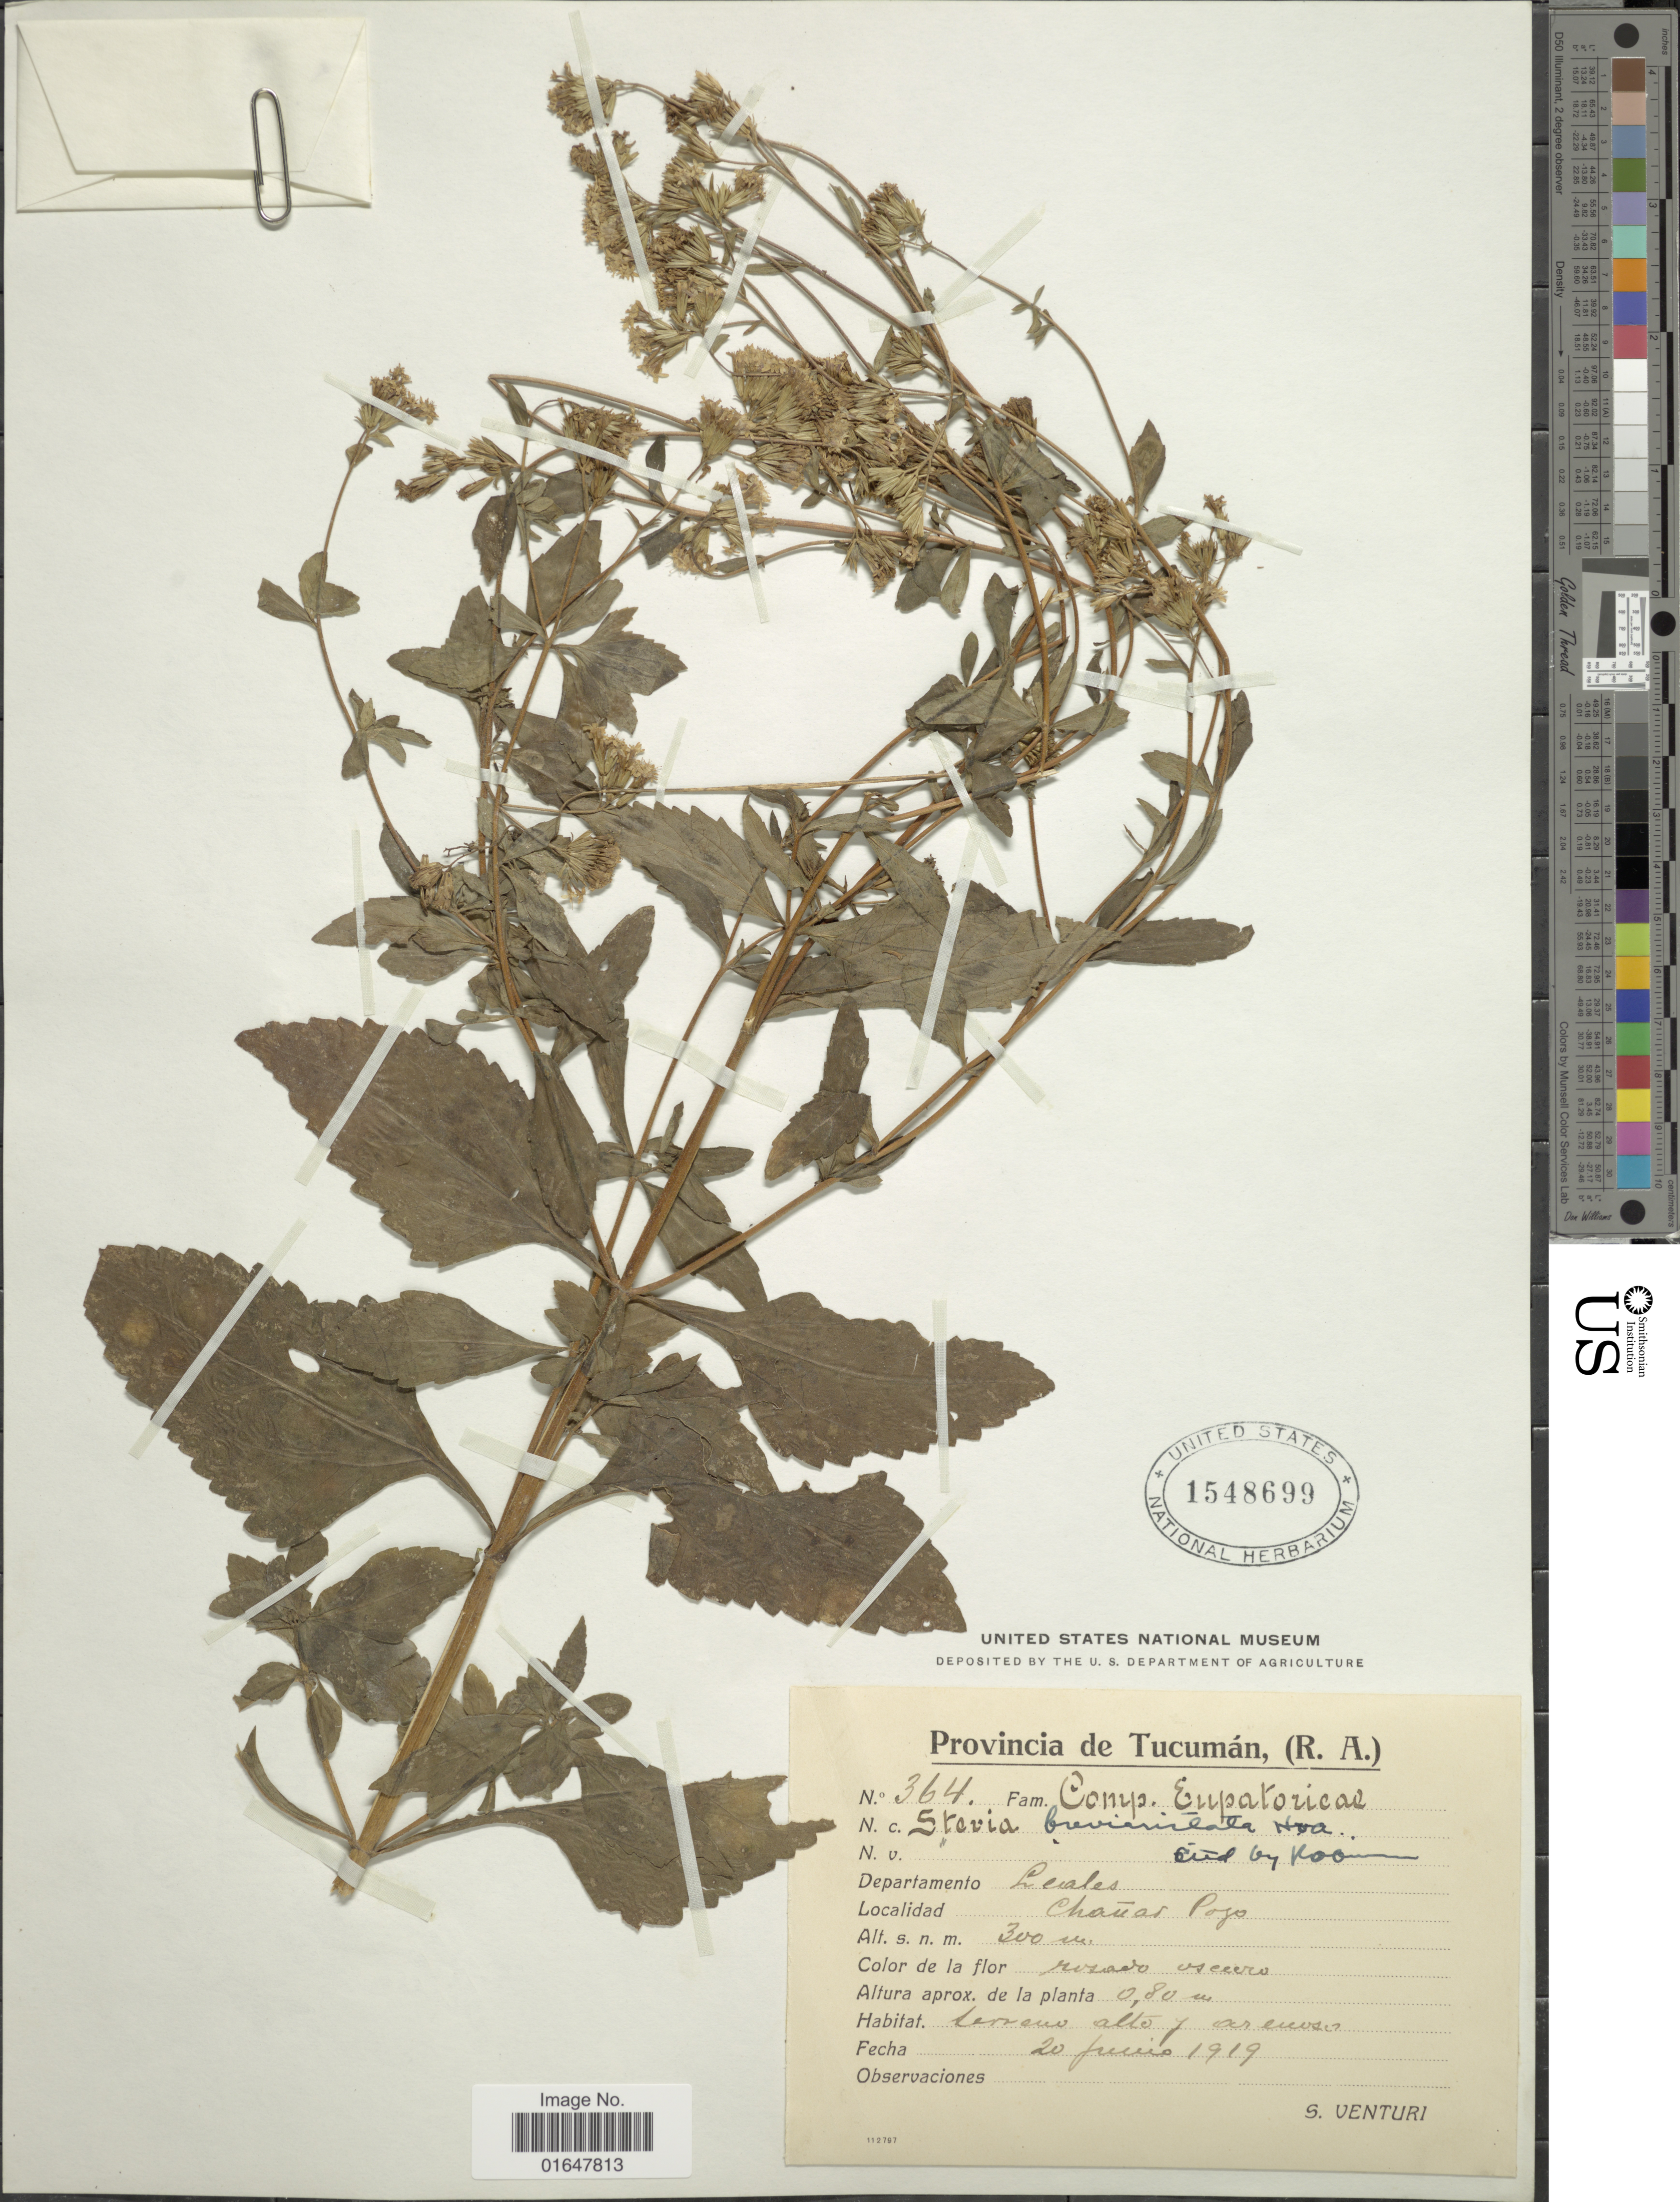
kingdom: Plantae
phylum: Tracheophyta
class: Magnoliopsida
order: Asterales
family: Asteraceae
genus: Stevia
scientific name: Stevia breviaristata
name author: Hook. & Arn.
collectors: S. Venturi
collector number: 364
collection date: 1919-06-20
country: Argentina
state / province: Tucumán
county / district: Leales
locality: Chañar Pozo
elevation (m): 300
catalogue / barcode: US 1548699